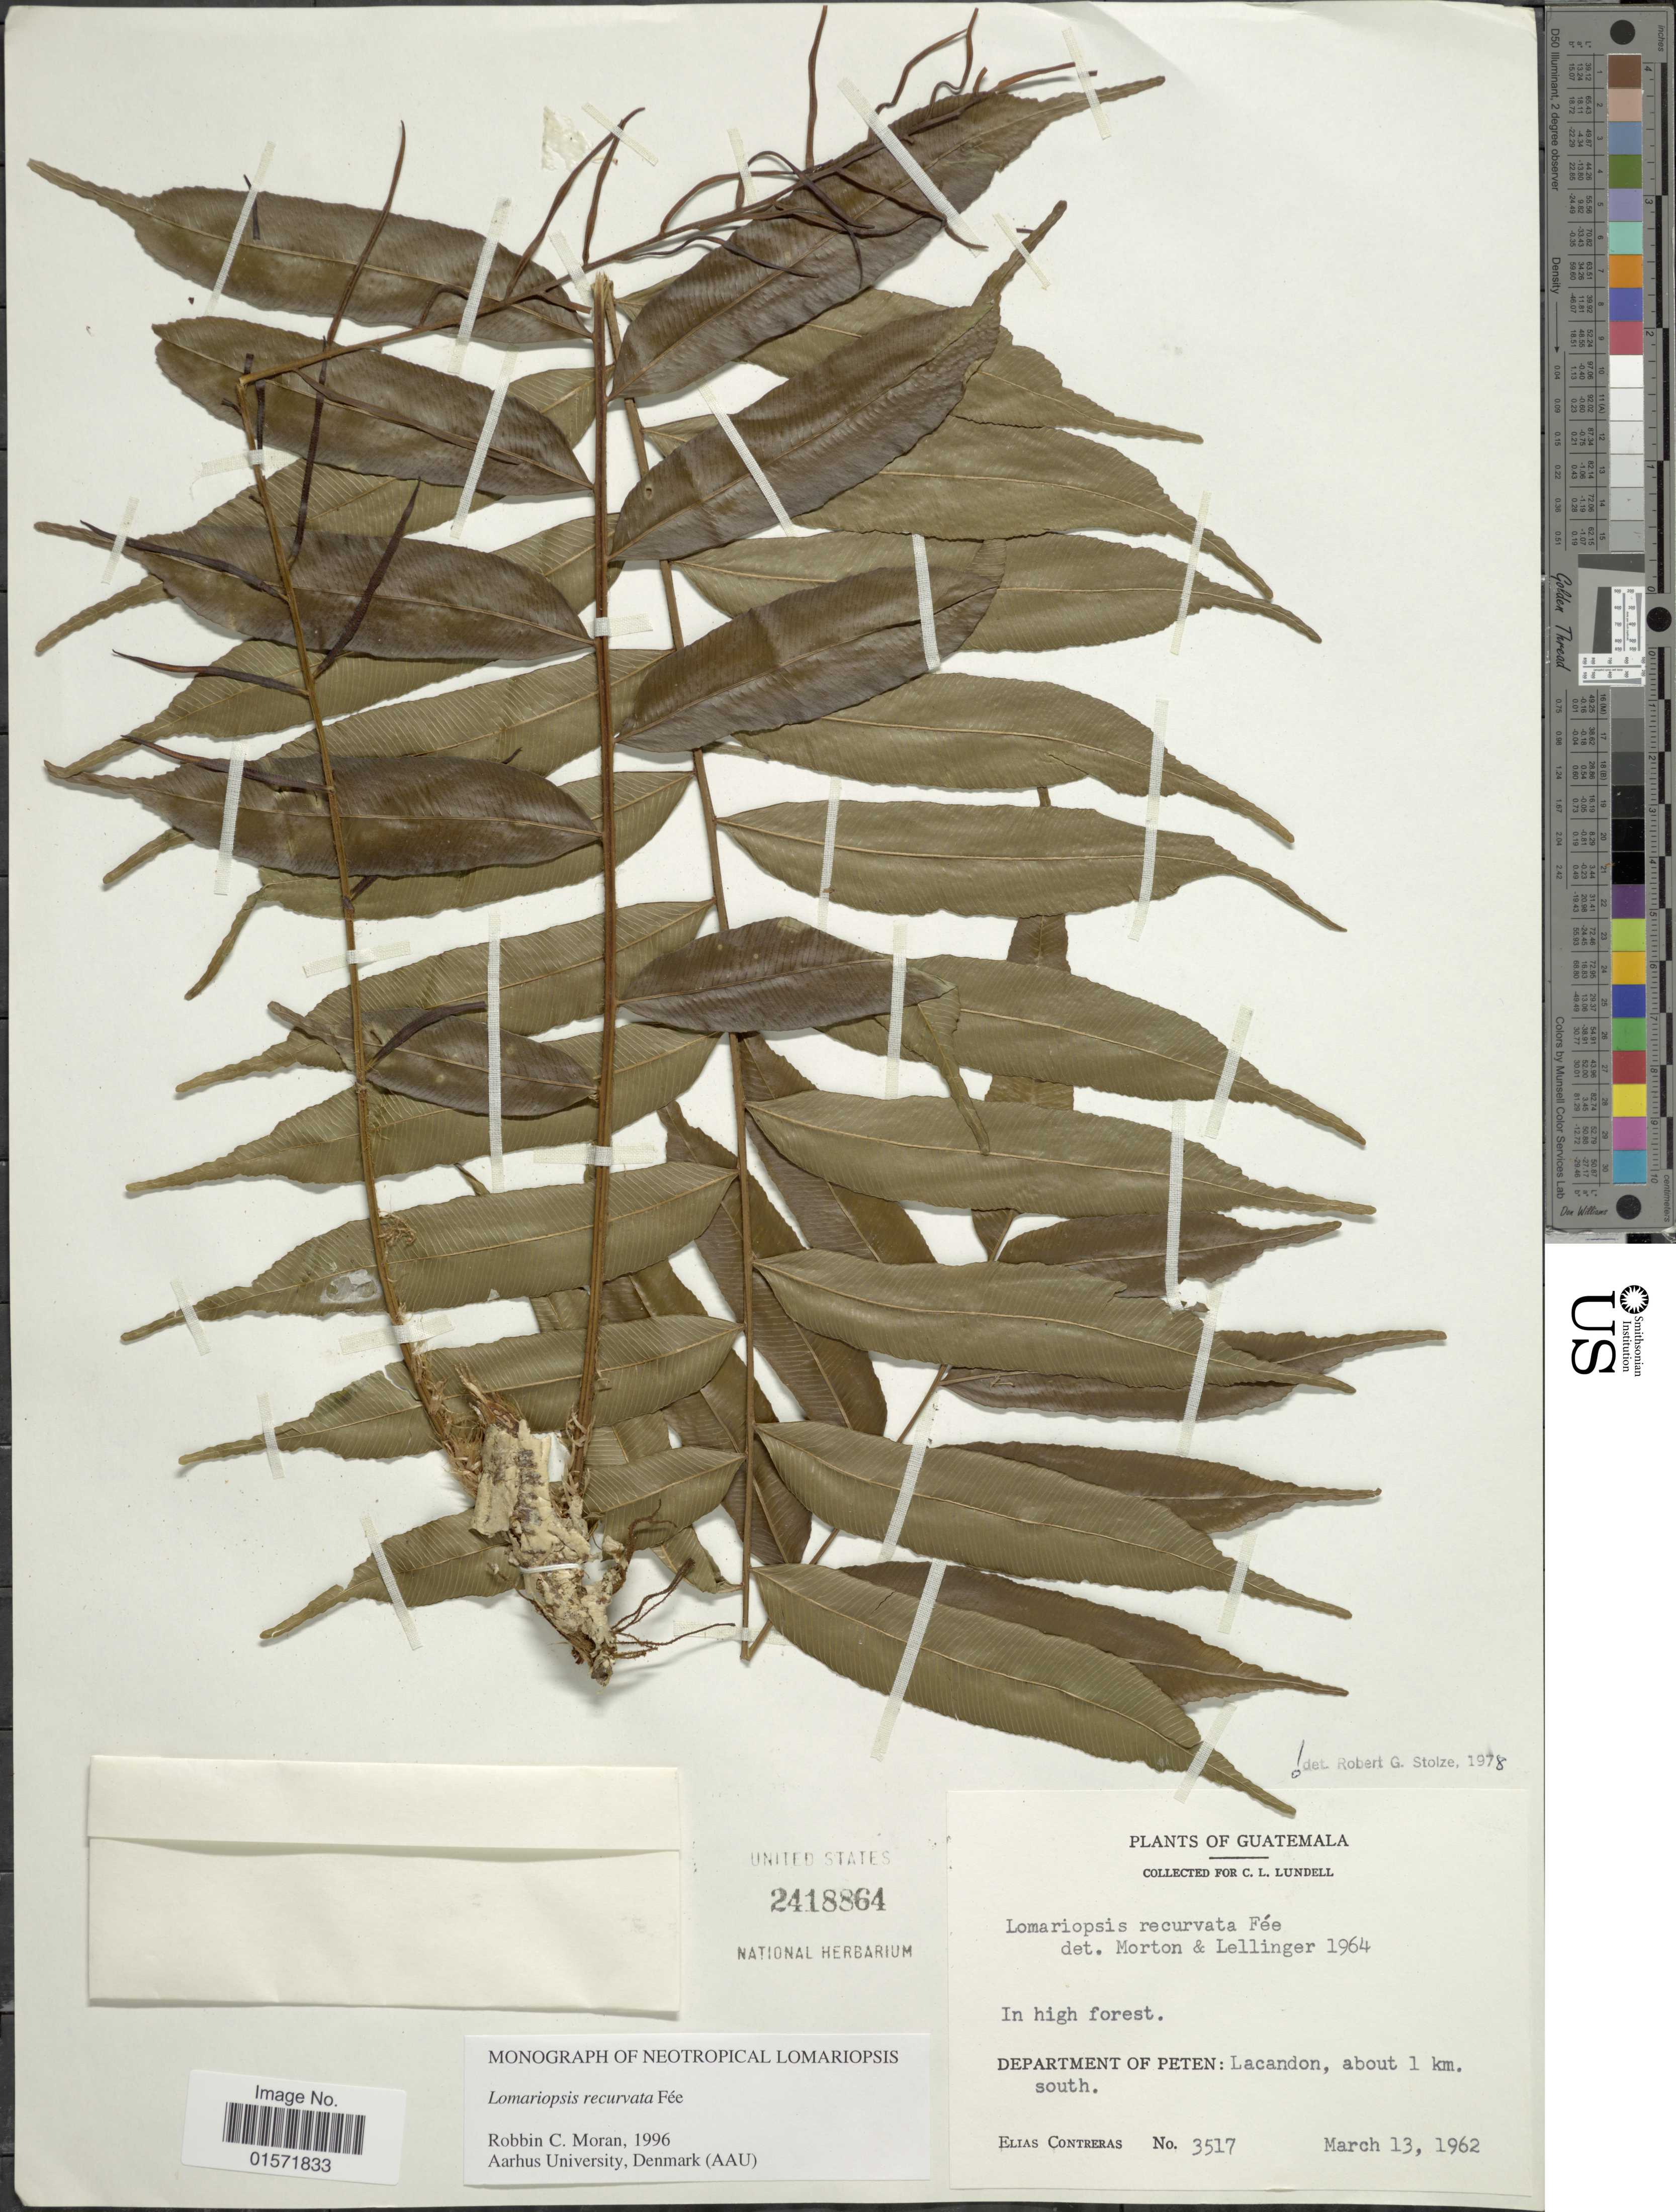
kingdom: Plantae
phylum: Tracheophyta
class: Polypodiopsida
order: Polypodiales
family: Lomariopsidaceae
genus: Lomariopsis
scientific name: Lomariopsis recurvata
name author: Fée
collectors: E. Conteras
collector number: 3517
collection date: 1962-03-13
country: Guatemala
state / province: El Petén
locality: Lacandon, about 1 km. south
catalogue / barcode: US 2418864